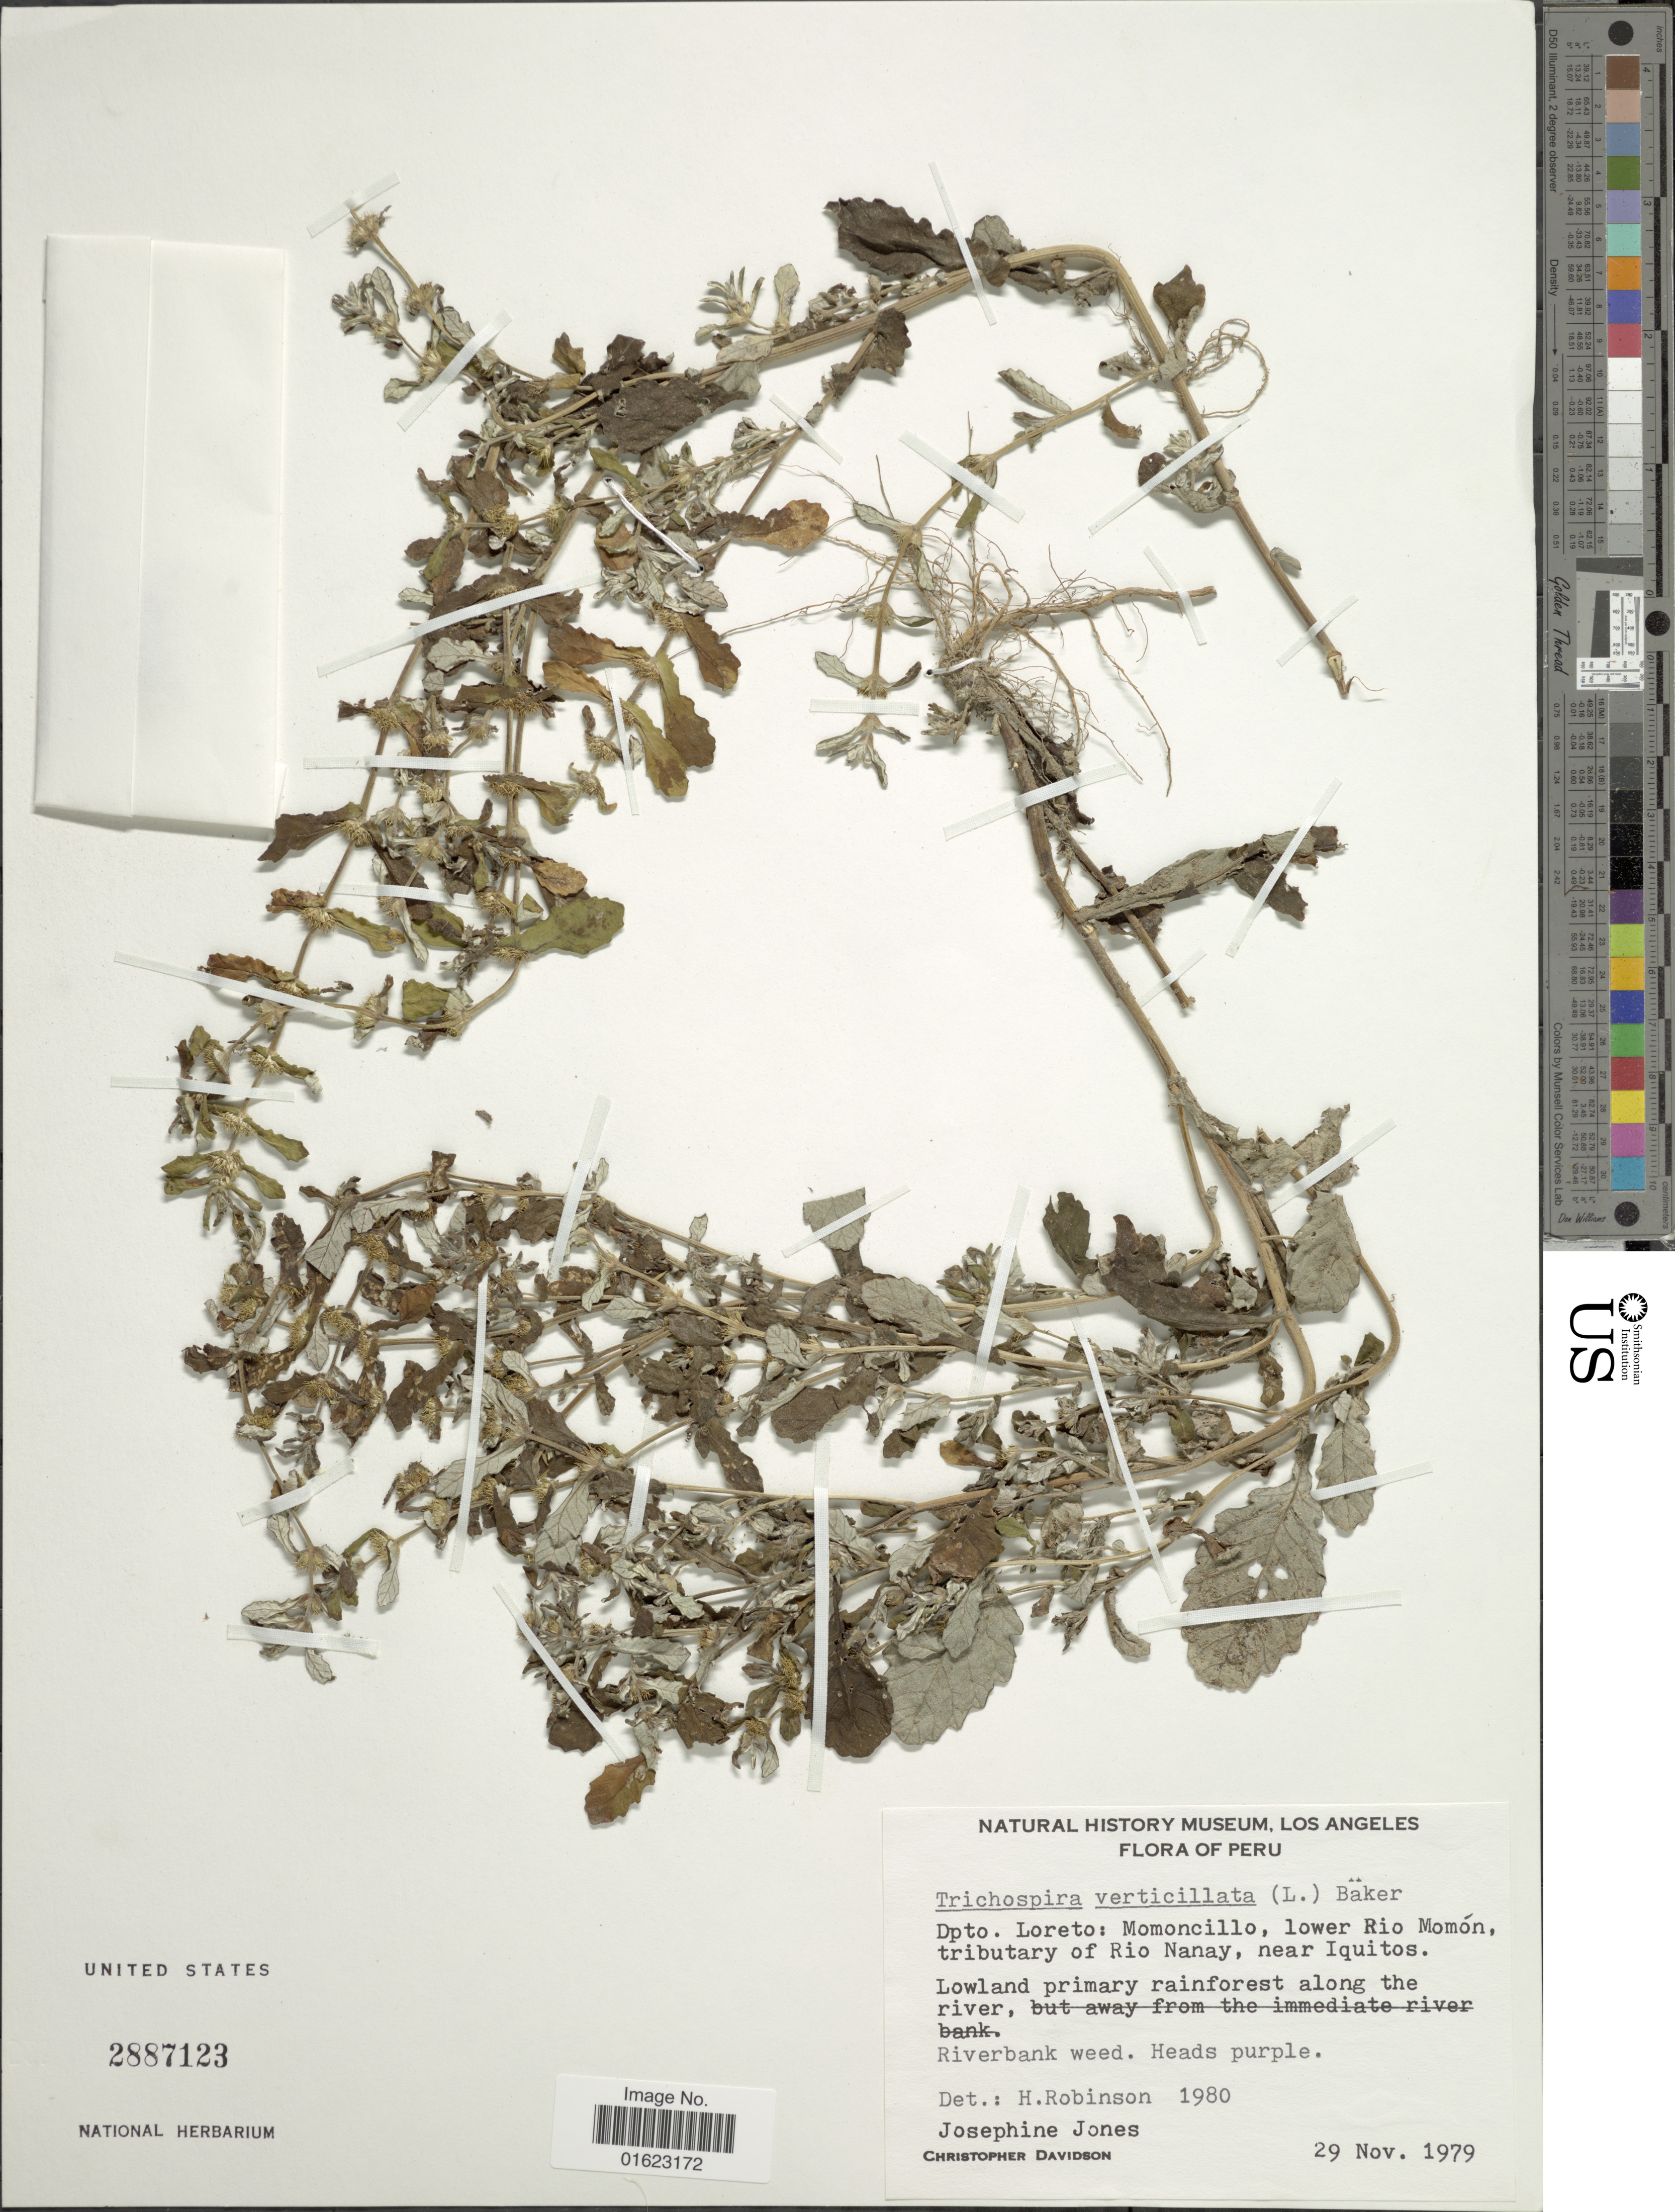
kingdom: Plantae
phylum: Tracheophyta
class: Magnoliopsida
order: Asterales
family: Asteraceae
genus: Trichospira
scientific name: Trichospira verticillata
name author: (L.) S.F. Blake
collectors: J. Jones & C. Davidson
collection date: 1979-11-29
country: Peru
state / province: Loreto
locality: Dpto. Loreto: Monocillo, lower Rio Momon tributary of Rio Nanay, near Iquitos.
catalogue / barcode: US 2887123